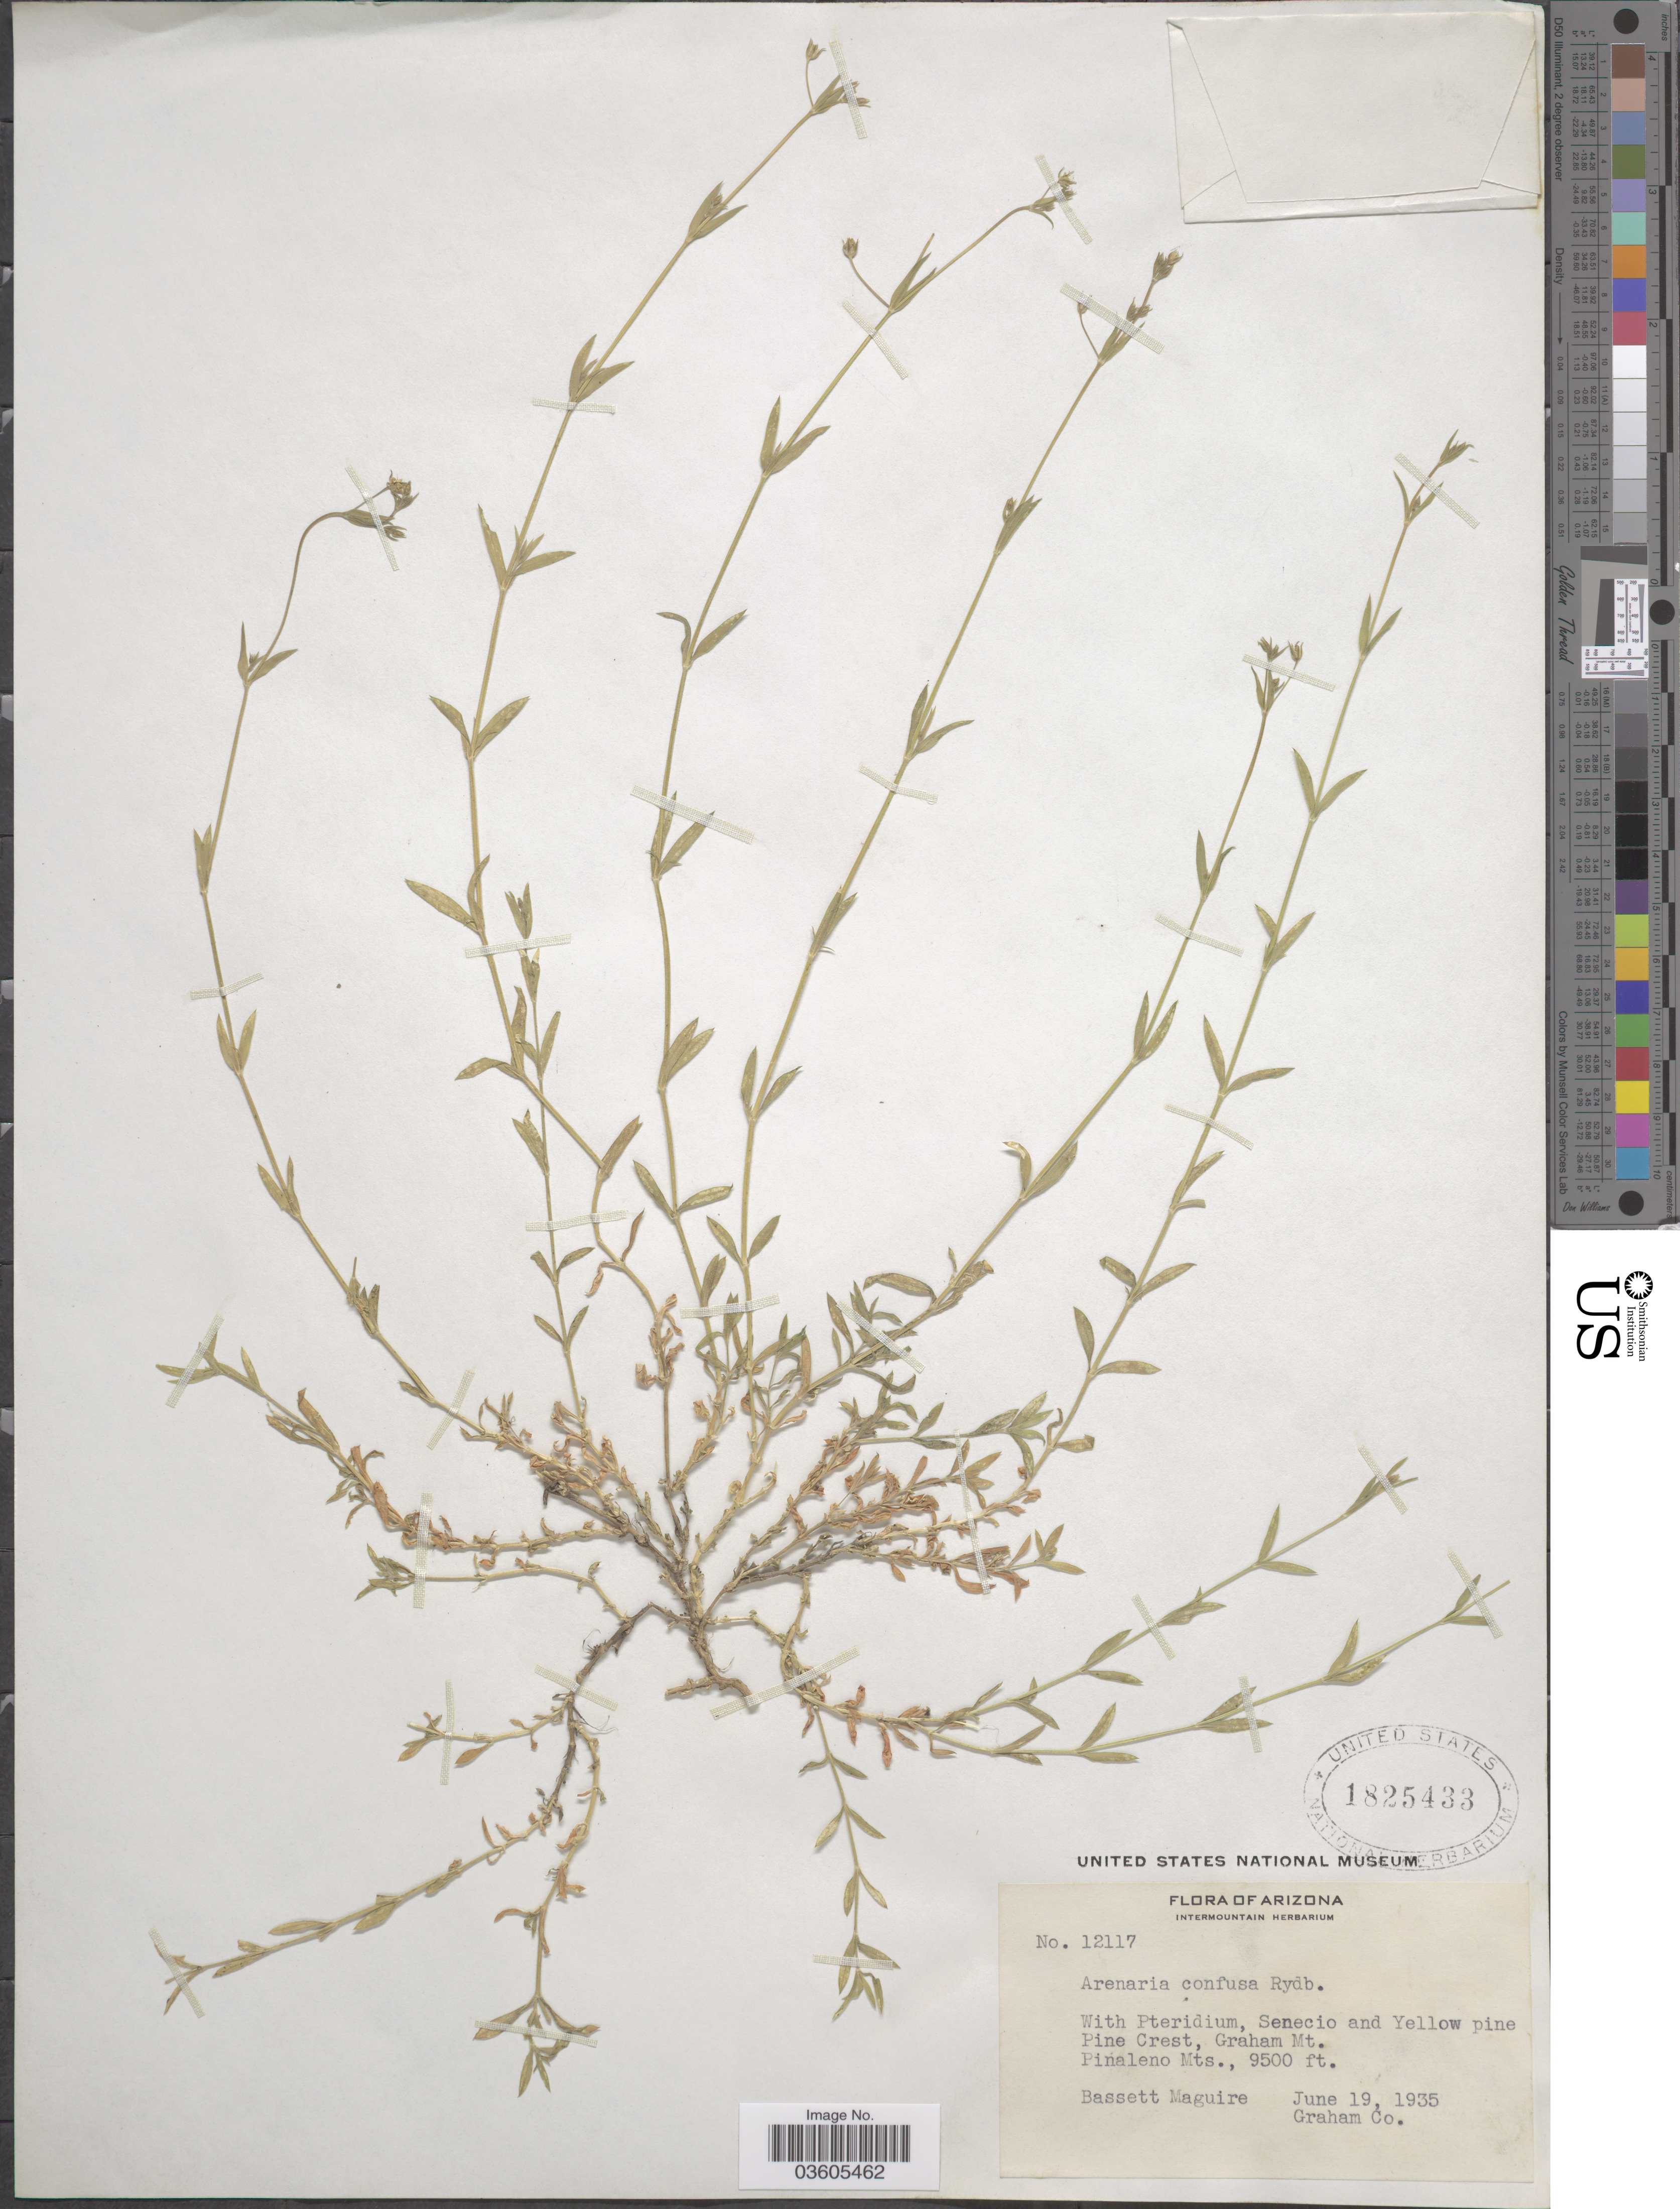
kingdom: Plantae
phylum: Tracheophyta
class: Magnoliopsida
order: Caryophyllales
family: Caryophyllaceae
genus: Arenaria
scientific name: Arenaria confusa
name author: Rydb.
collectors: B. Maguire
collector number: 12117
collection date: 1935-06-19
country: United States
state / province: Arizona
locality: Pine Crest, Graham Mts. Graham Co.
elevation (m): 2896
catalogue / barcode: US 1825433